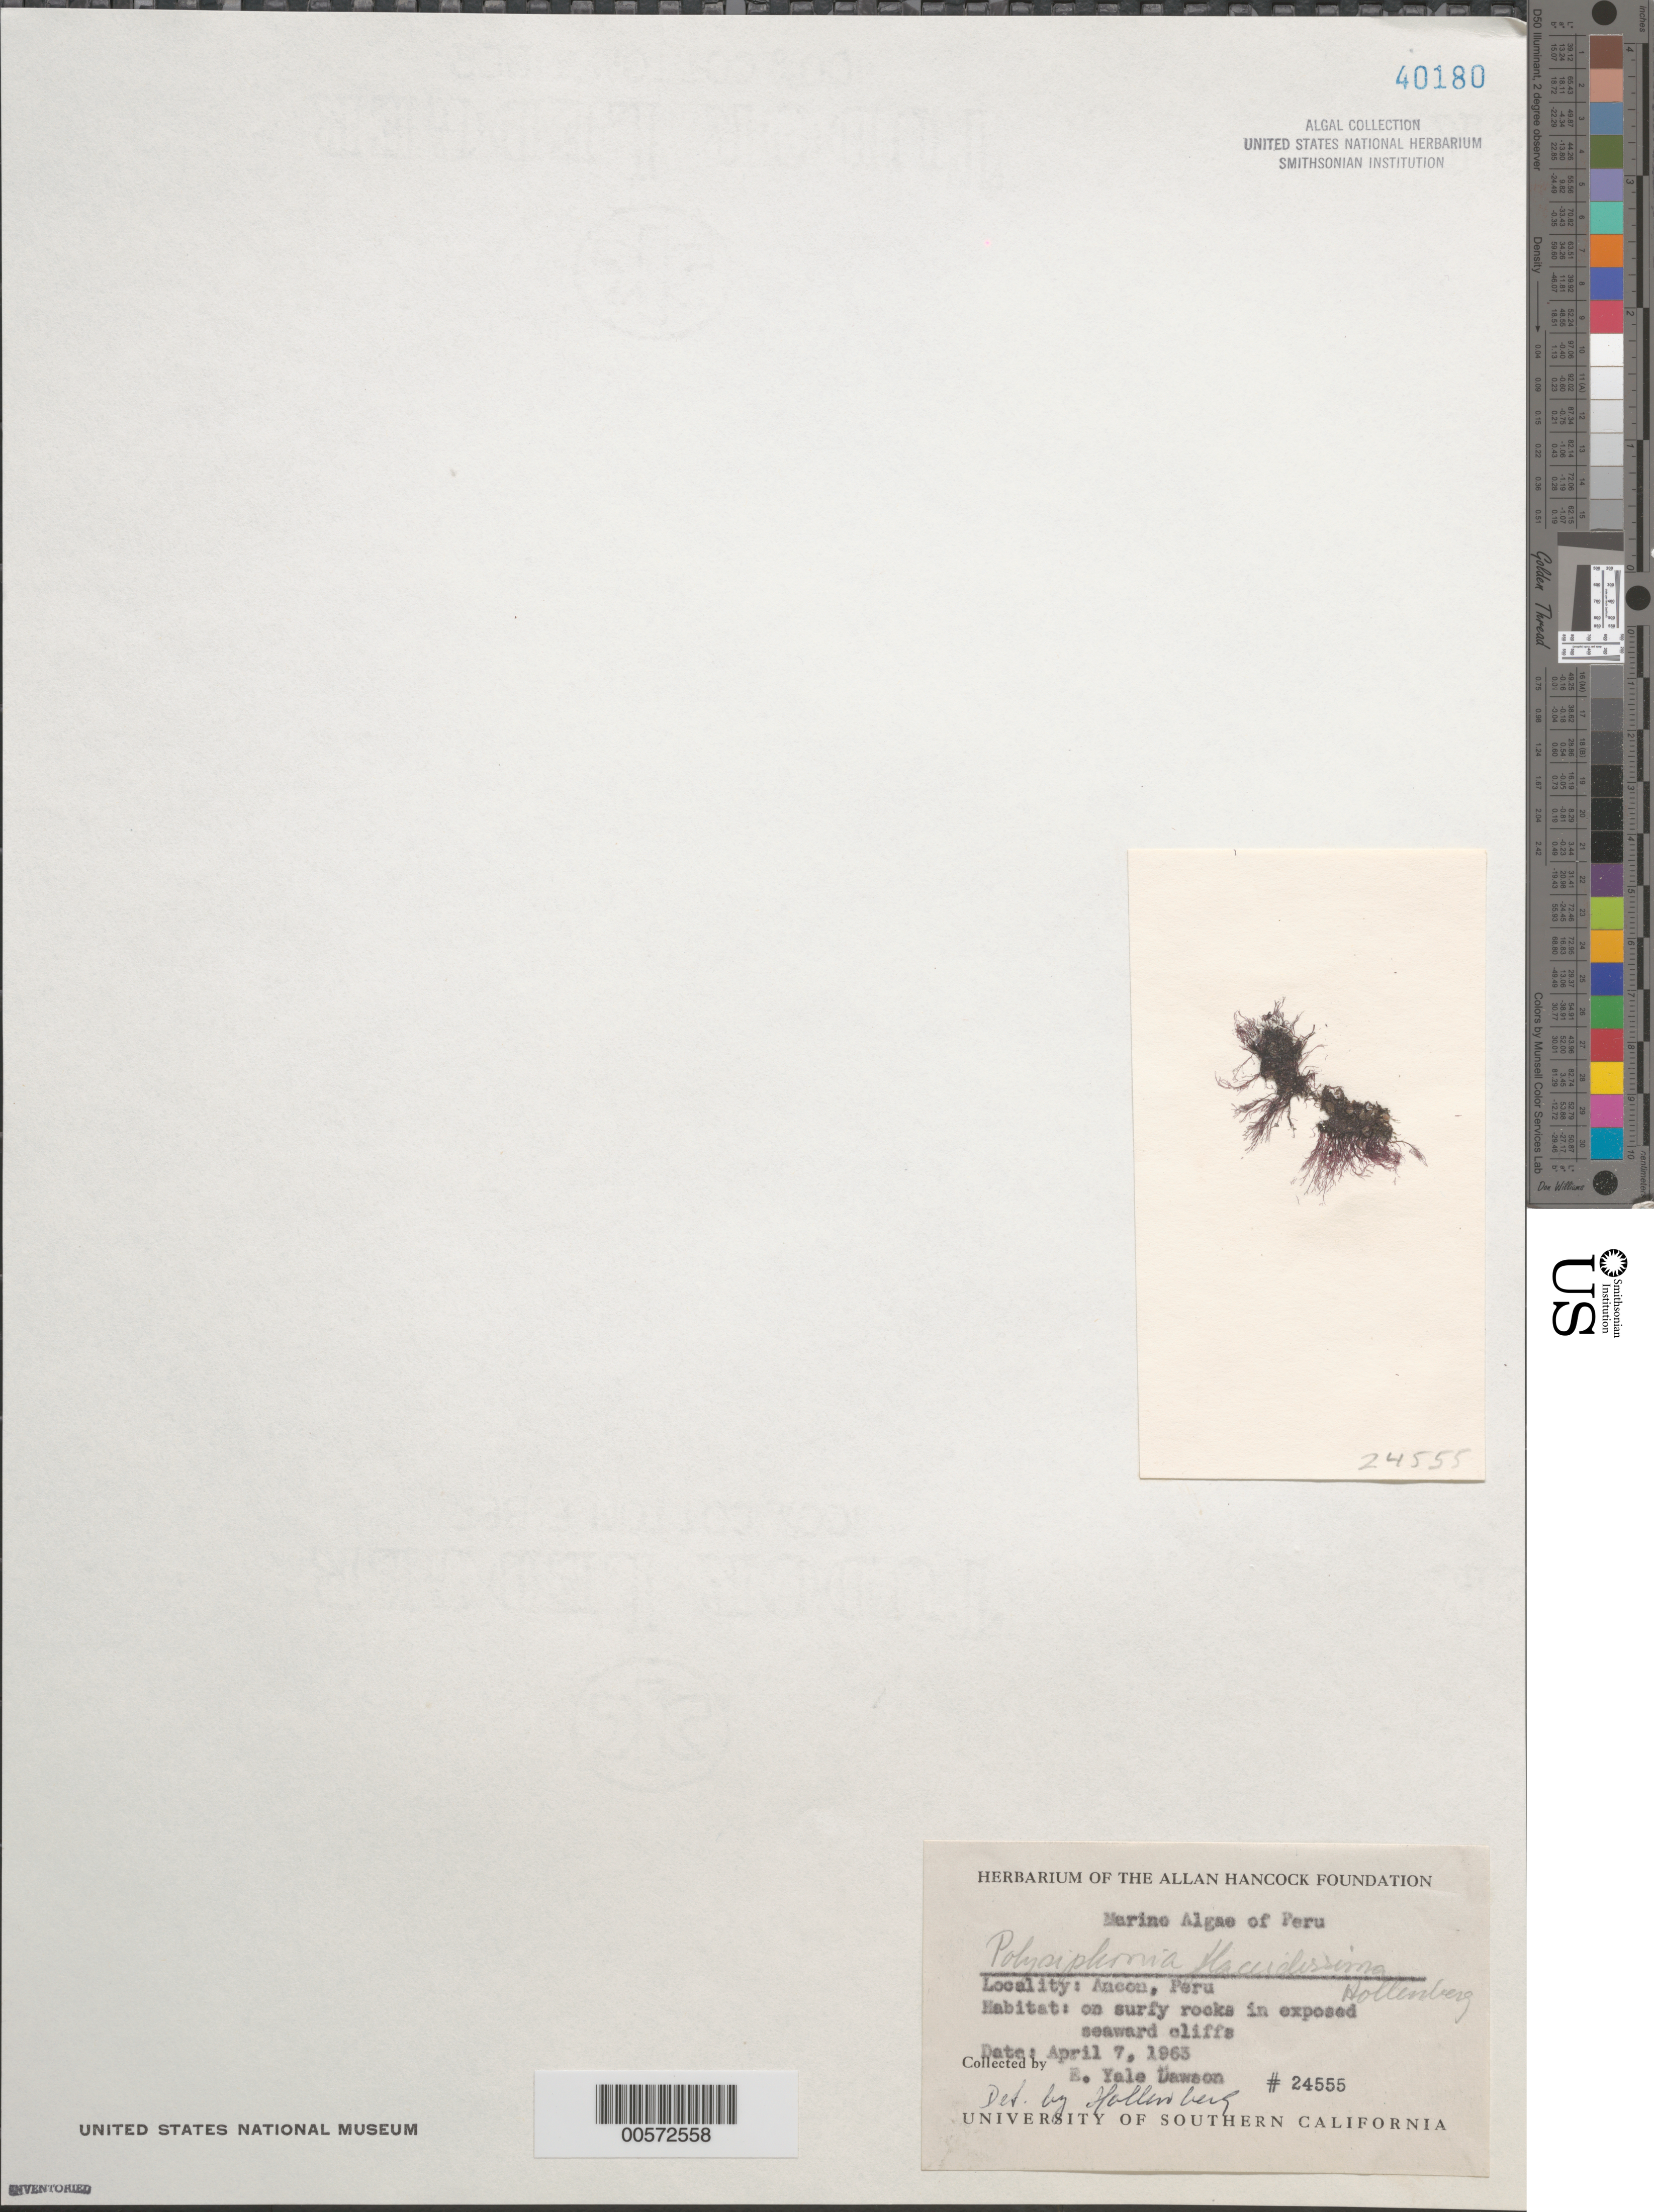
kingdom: Plantae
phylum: Rhodophyta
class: Florideophyceae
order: Ceramiales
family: Rhodomelaceae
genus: Neosiphonia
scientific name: Neosiphonia sertularioides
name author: (Gratel.) K.W. Nam & Kang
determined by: Algae name updating Project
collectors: E. Y. Dawson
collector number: EYD 24555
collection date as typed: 07 Apr 1963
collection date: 1963-04-07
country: Peru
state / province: Lima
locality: Ancon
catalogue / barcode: US 40180